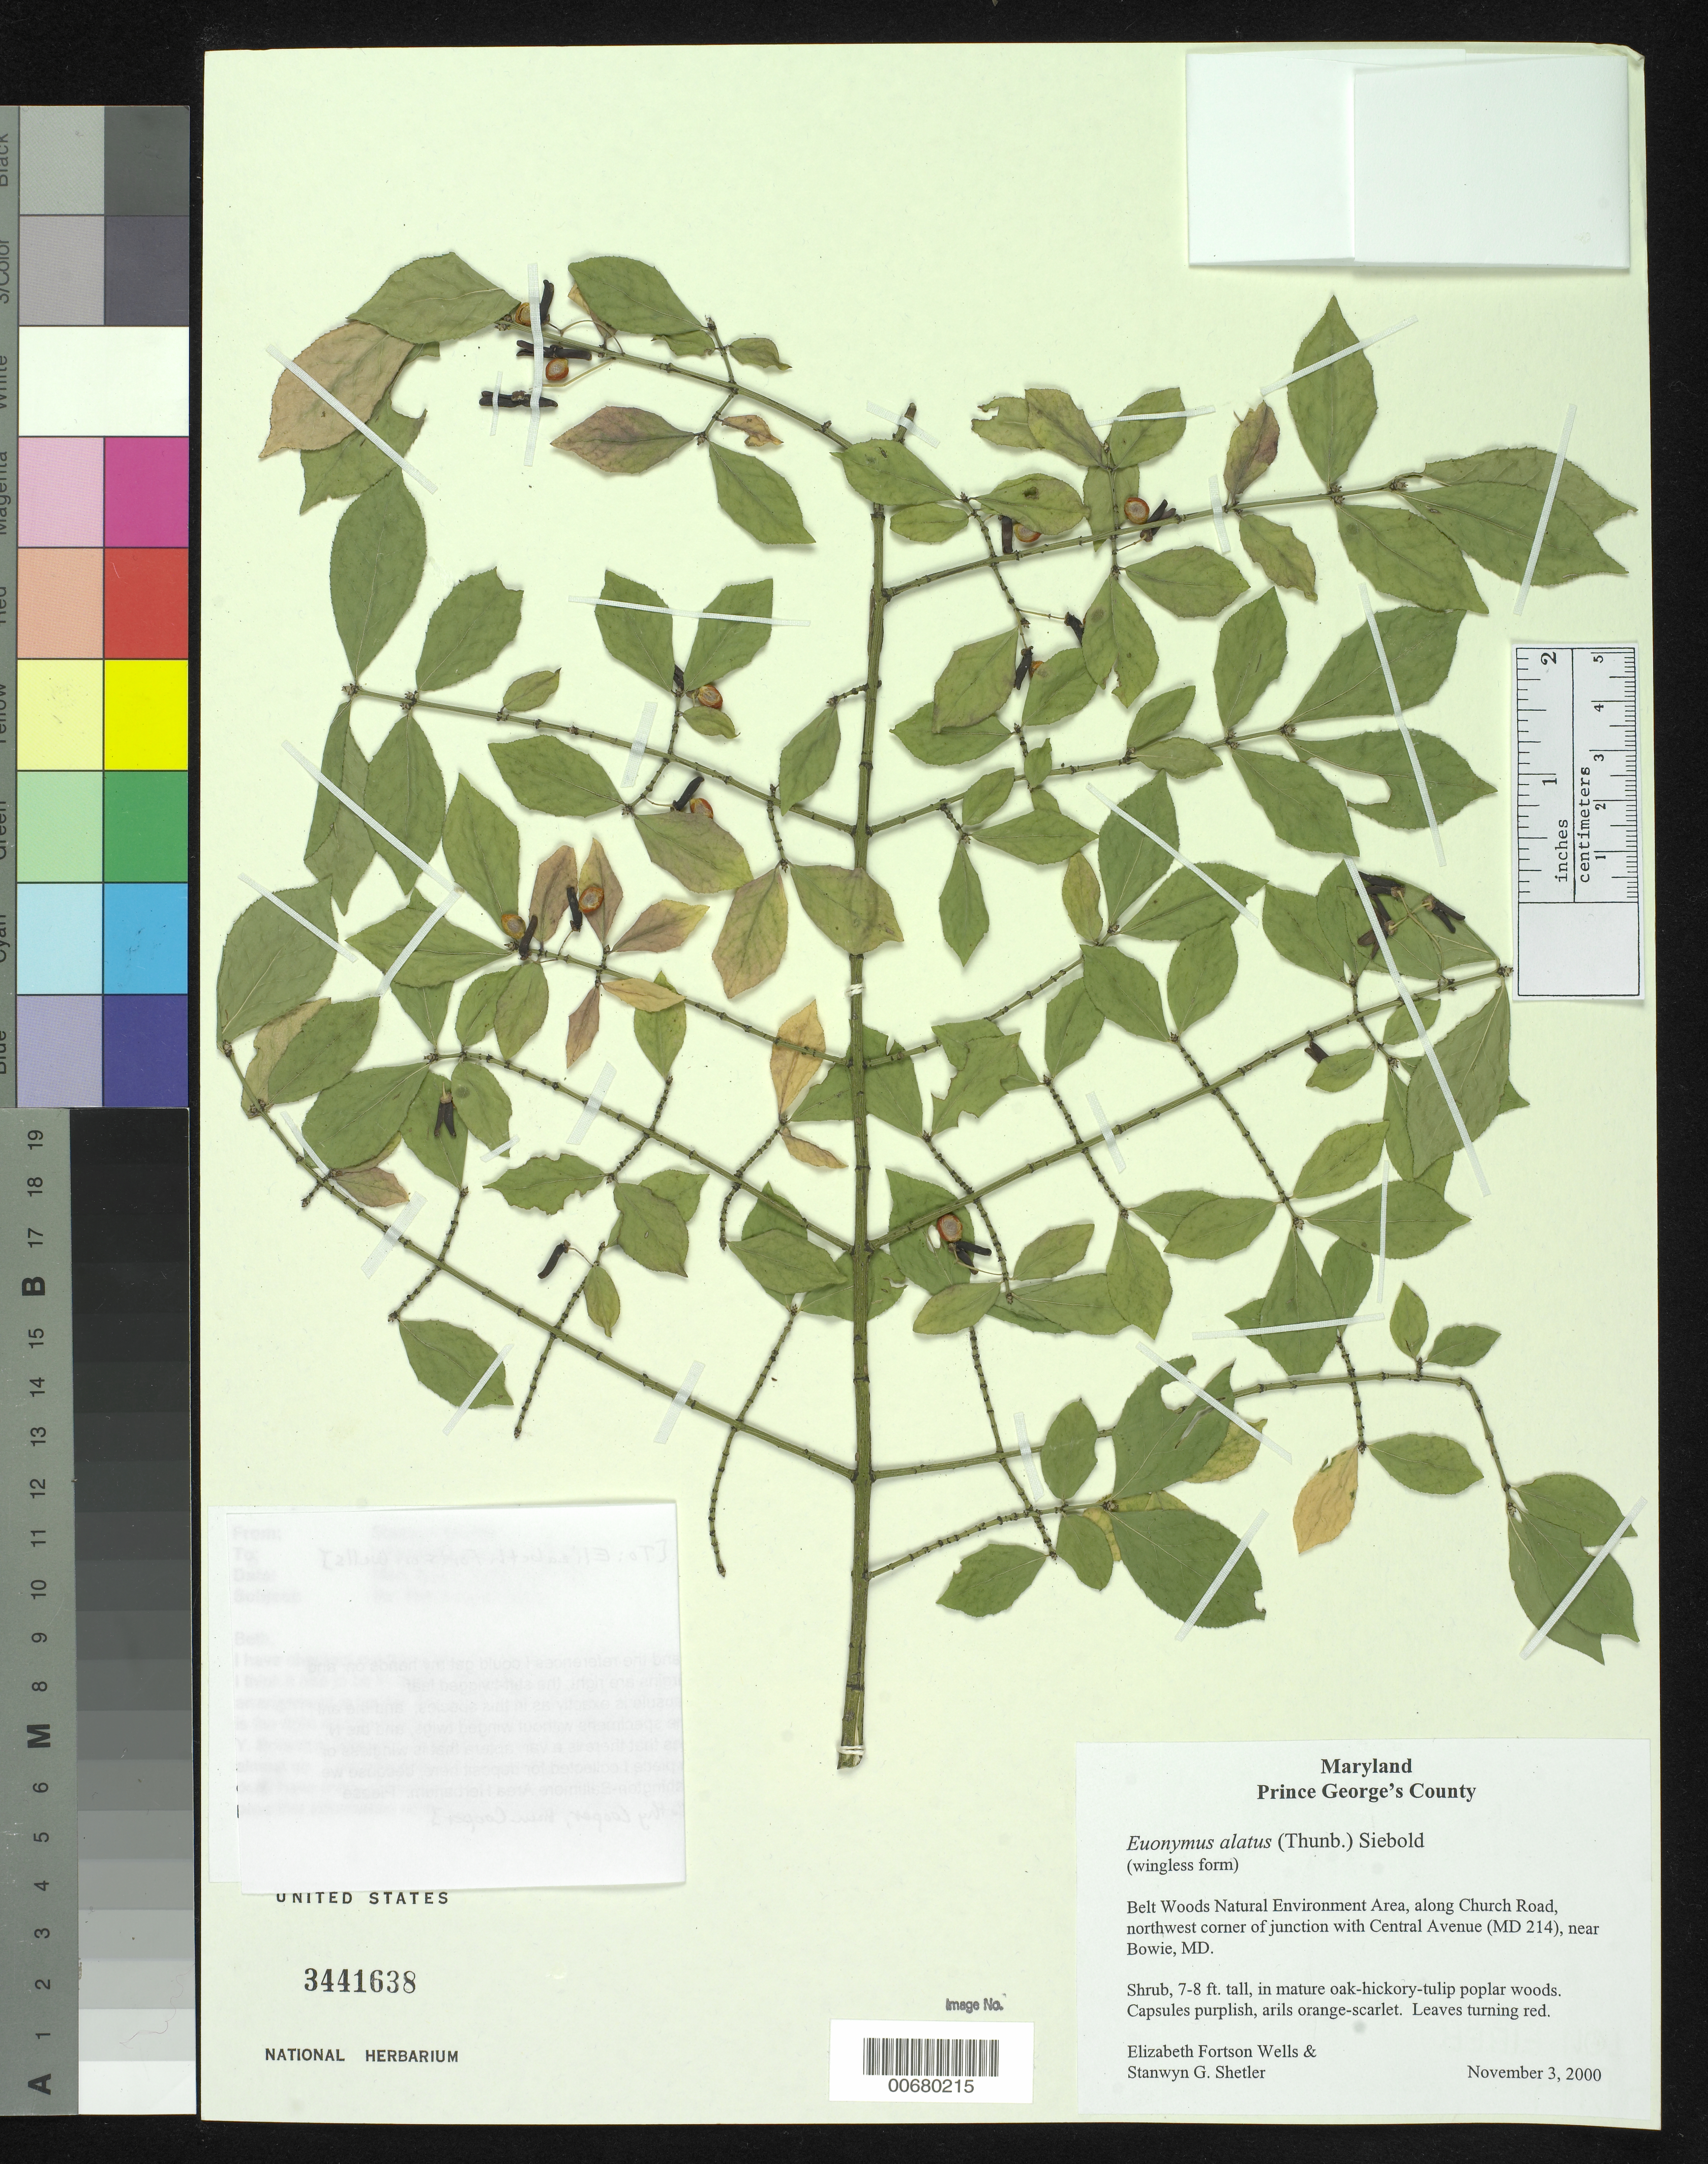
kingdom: Plantae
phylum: Tracheophyta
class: Magnoliopsida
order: Celastrales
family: Celastraceae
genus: Euonymus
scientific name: Euonymus alatus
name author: (Thunb.) Siebold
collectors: E. F. Wells & S. Shetler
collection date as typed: November 3, 2000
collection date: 2000-11-03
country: United States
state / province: Maryland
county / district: Prince George's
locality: Belt Woods Natural Environmental Area, along Church Road, northwest corner of junction with Central Avenue (MD 214), near Bowie, MD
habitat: Mature oak-hickory-tulip poplar woods.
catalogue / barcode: US 3441638